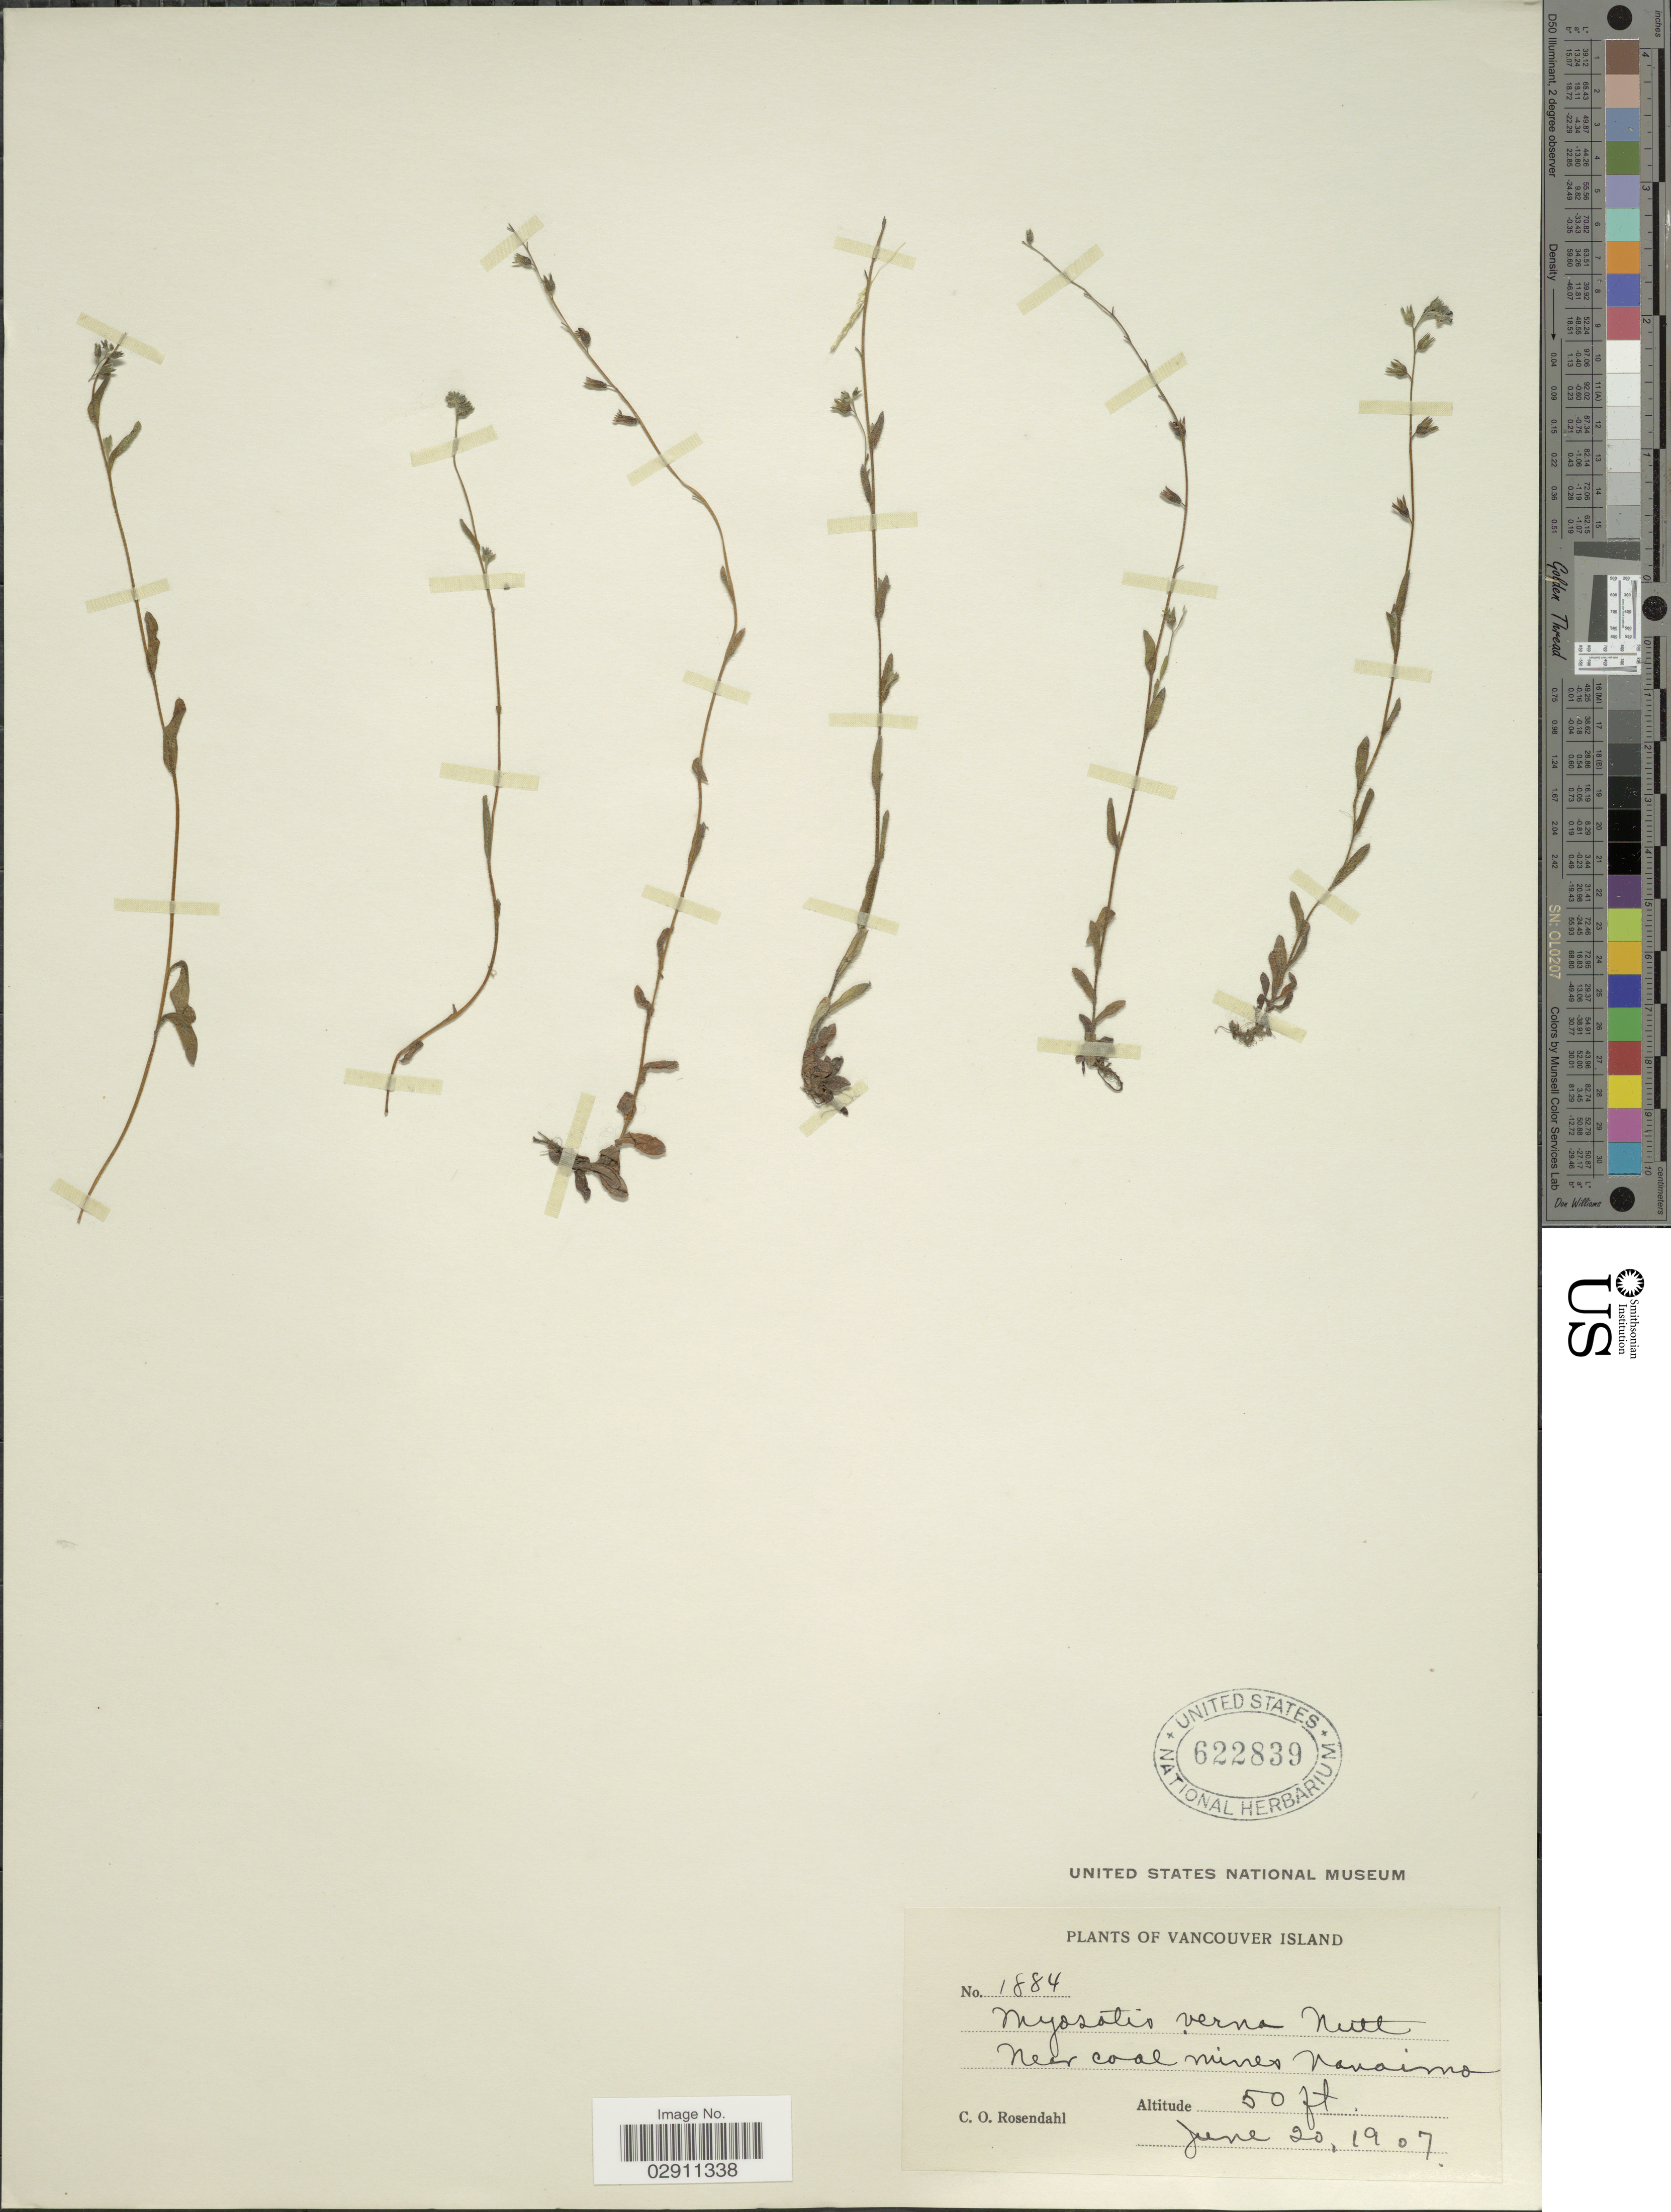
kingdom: Plantae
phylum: Tracheophyta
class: Magnoliopsida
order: Boraginales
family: Boraginaceae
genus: Myosotis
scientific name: Myosotis discolor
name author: Pers.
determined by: Goldman, Doug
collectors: C. O. Rosendahl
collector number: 1884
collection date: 1907-06-20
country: Canada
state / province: British Columbia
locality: Vancouver Island, near coal mines Nanaimo.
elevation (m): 15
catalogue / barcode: US 622839